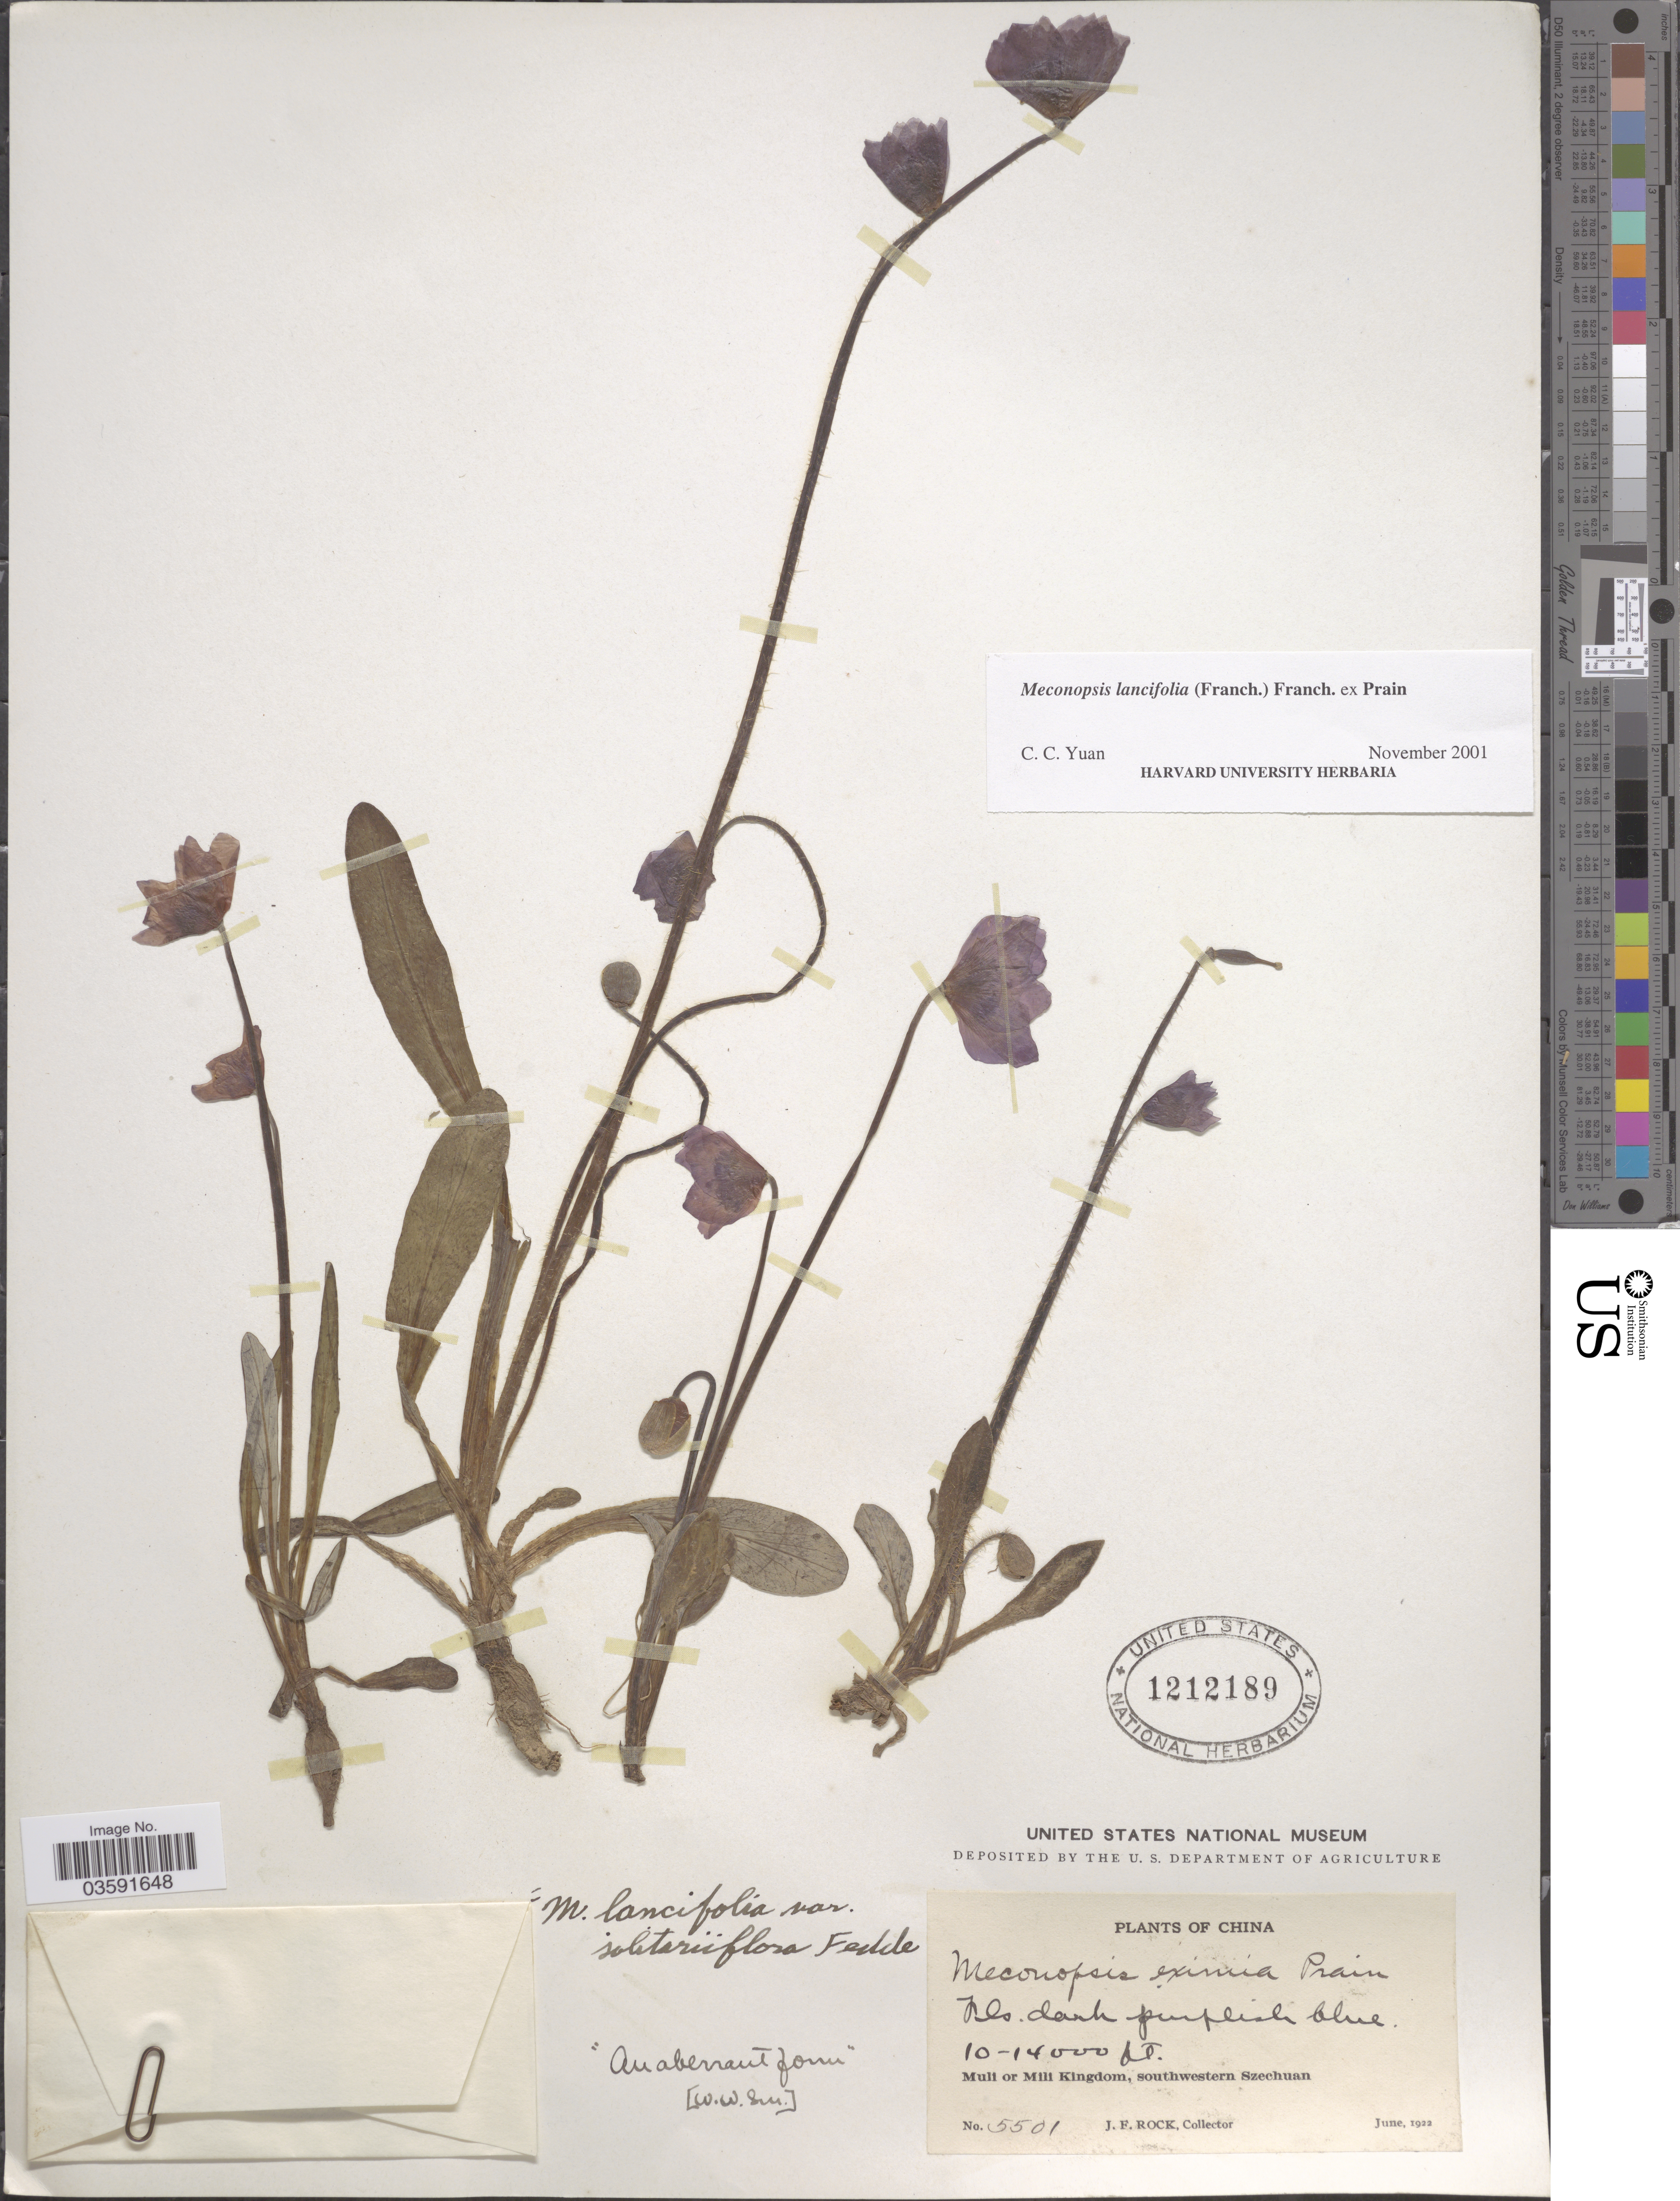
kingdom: Plantae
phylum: Tracheophyta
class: Magnoliopsida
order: Ranunculales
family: Papaveraceae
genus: Meconopsis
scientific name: Meconopsis lancifolia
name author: Franch. ex Prain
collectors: J. Rock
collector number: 5501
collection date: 1922-06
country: China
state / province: Sichuan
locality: Muli or Mili Kingdom, southwestern Szechuan.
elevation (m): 3048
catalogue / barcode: US 1212189